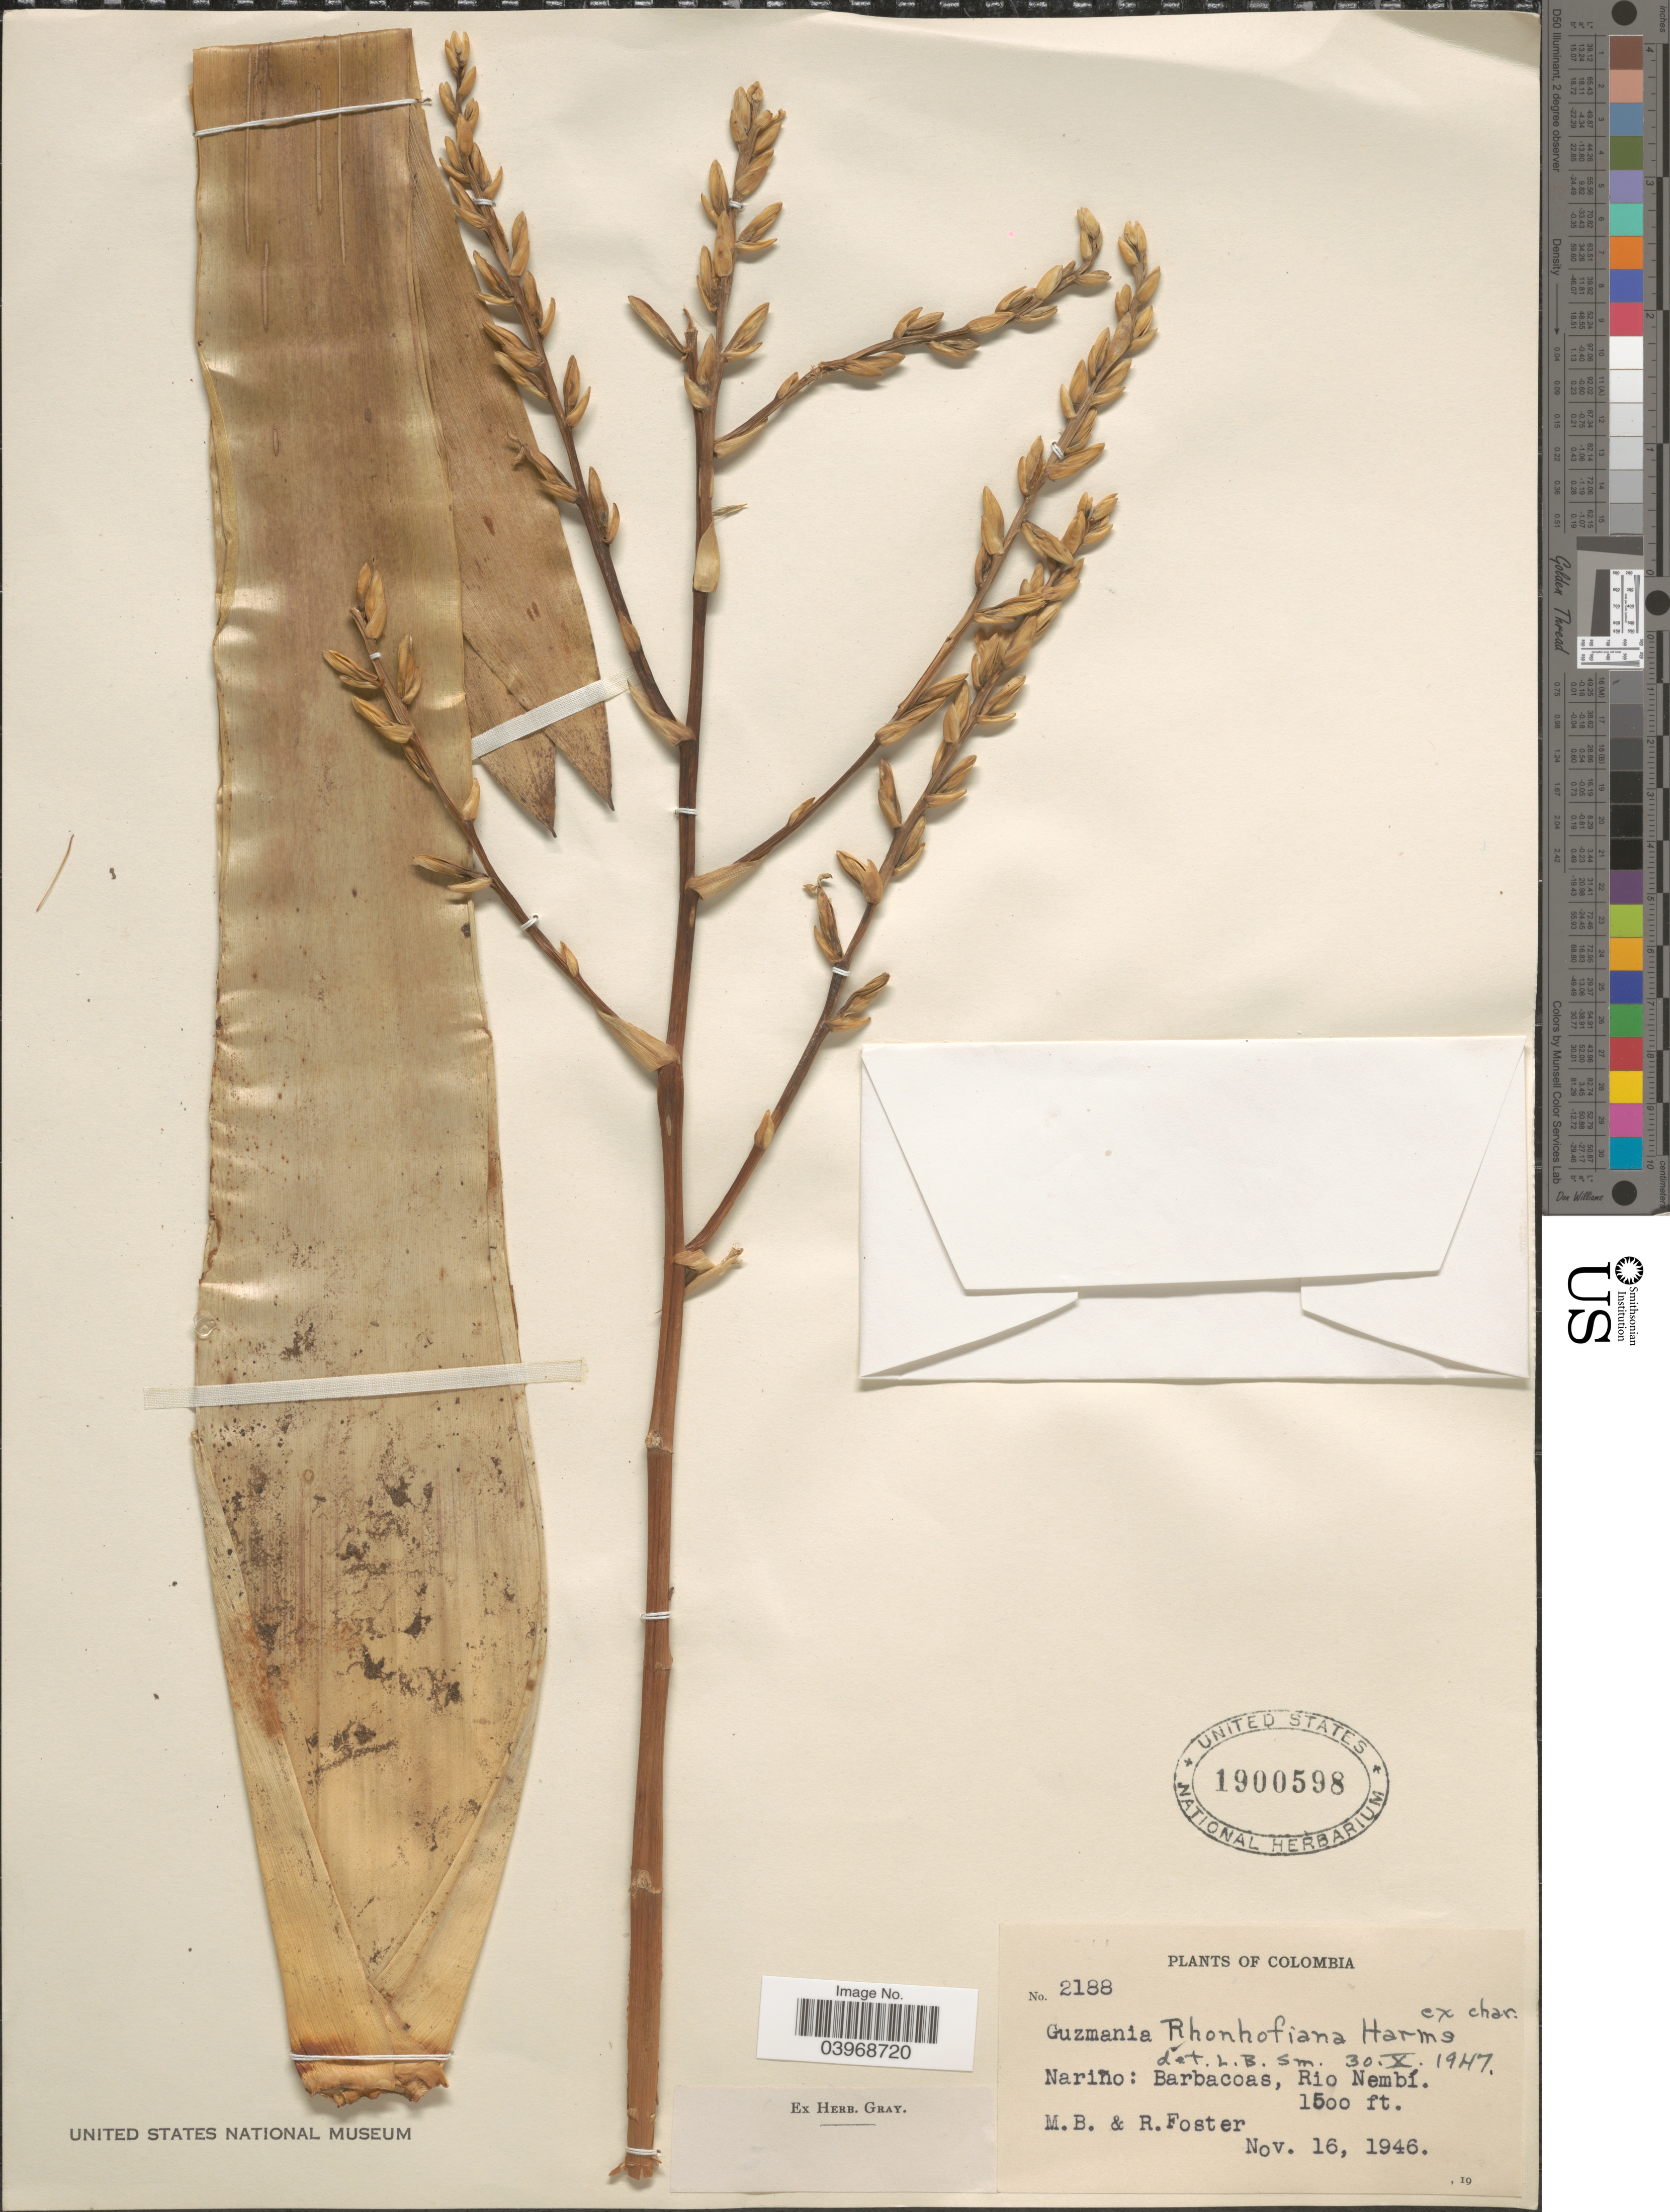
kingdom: Plantae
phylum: Tracheophyta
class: Liliopsida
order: Poales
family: Bromeliaceae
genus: Guzmania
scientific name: Guzmania rhonhofiana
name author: Harms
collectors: M. B. Foster & R. Foster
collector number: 2188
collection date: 1946-11-16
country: Colombia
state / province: Nariño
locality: Barbacoas, Rio Nembí.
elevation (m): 457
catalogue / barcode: US 1900598